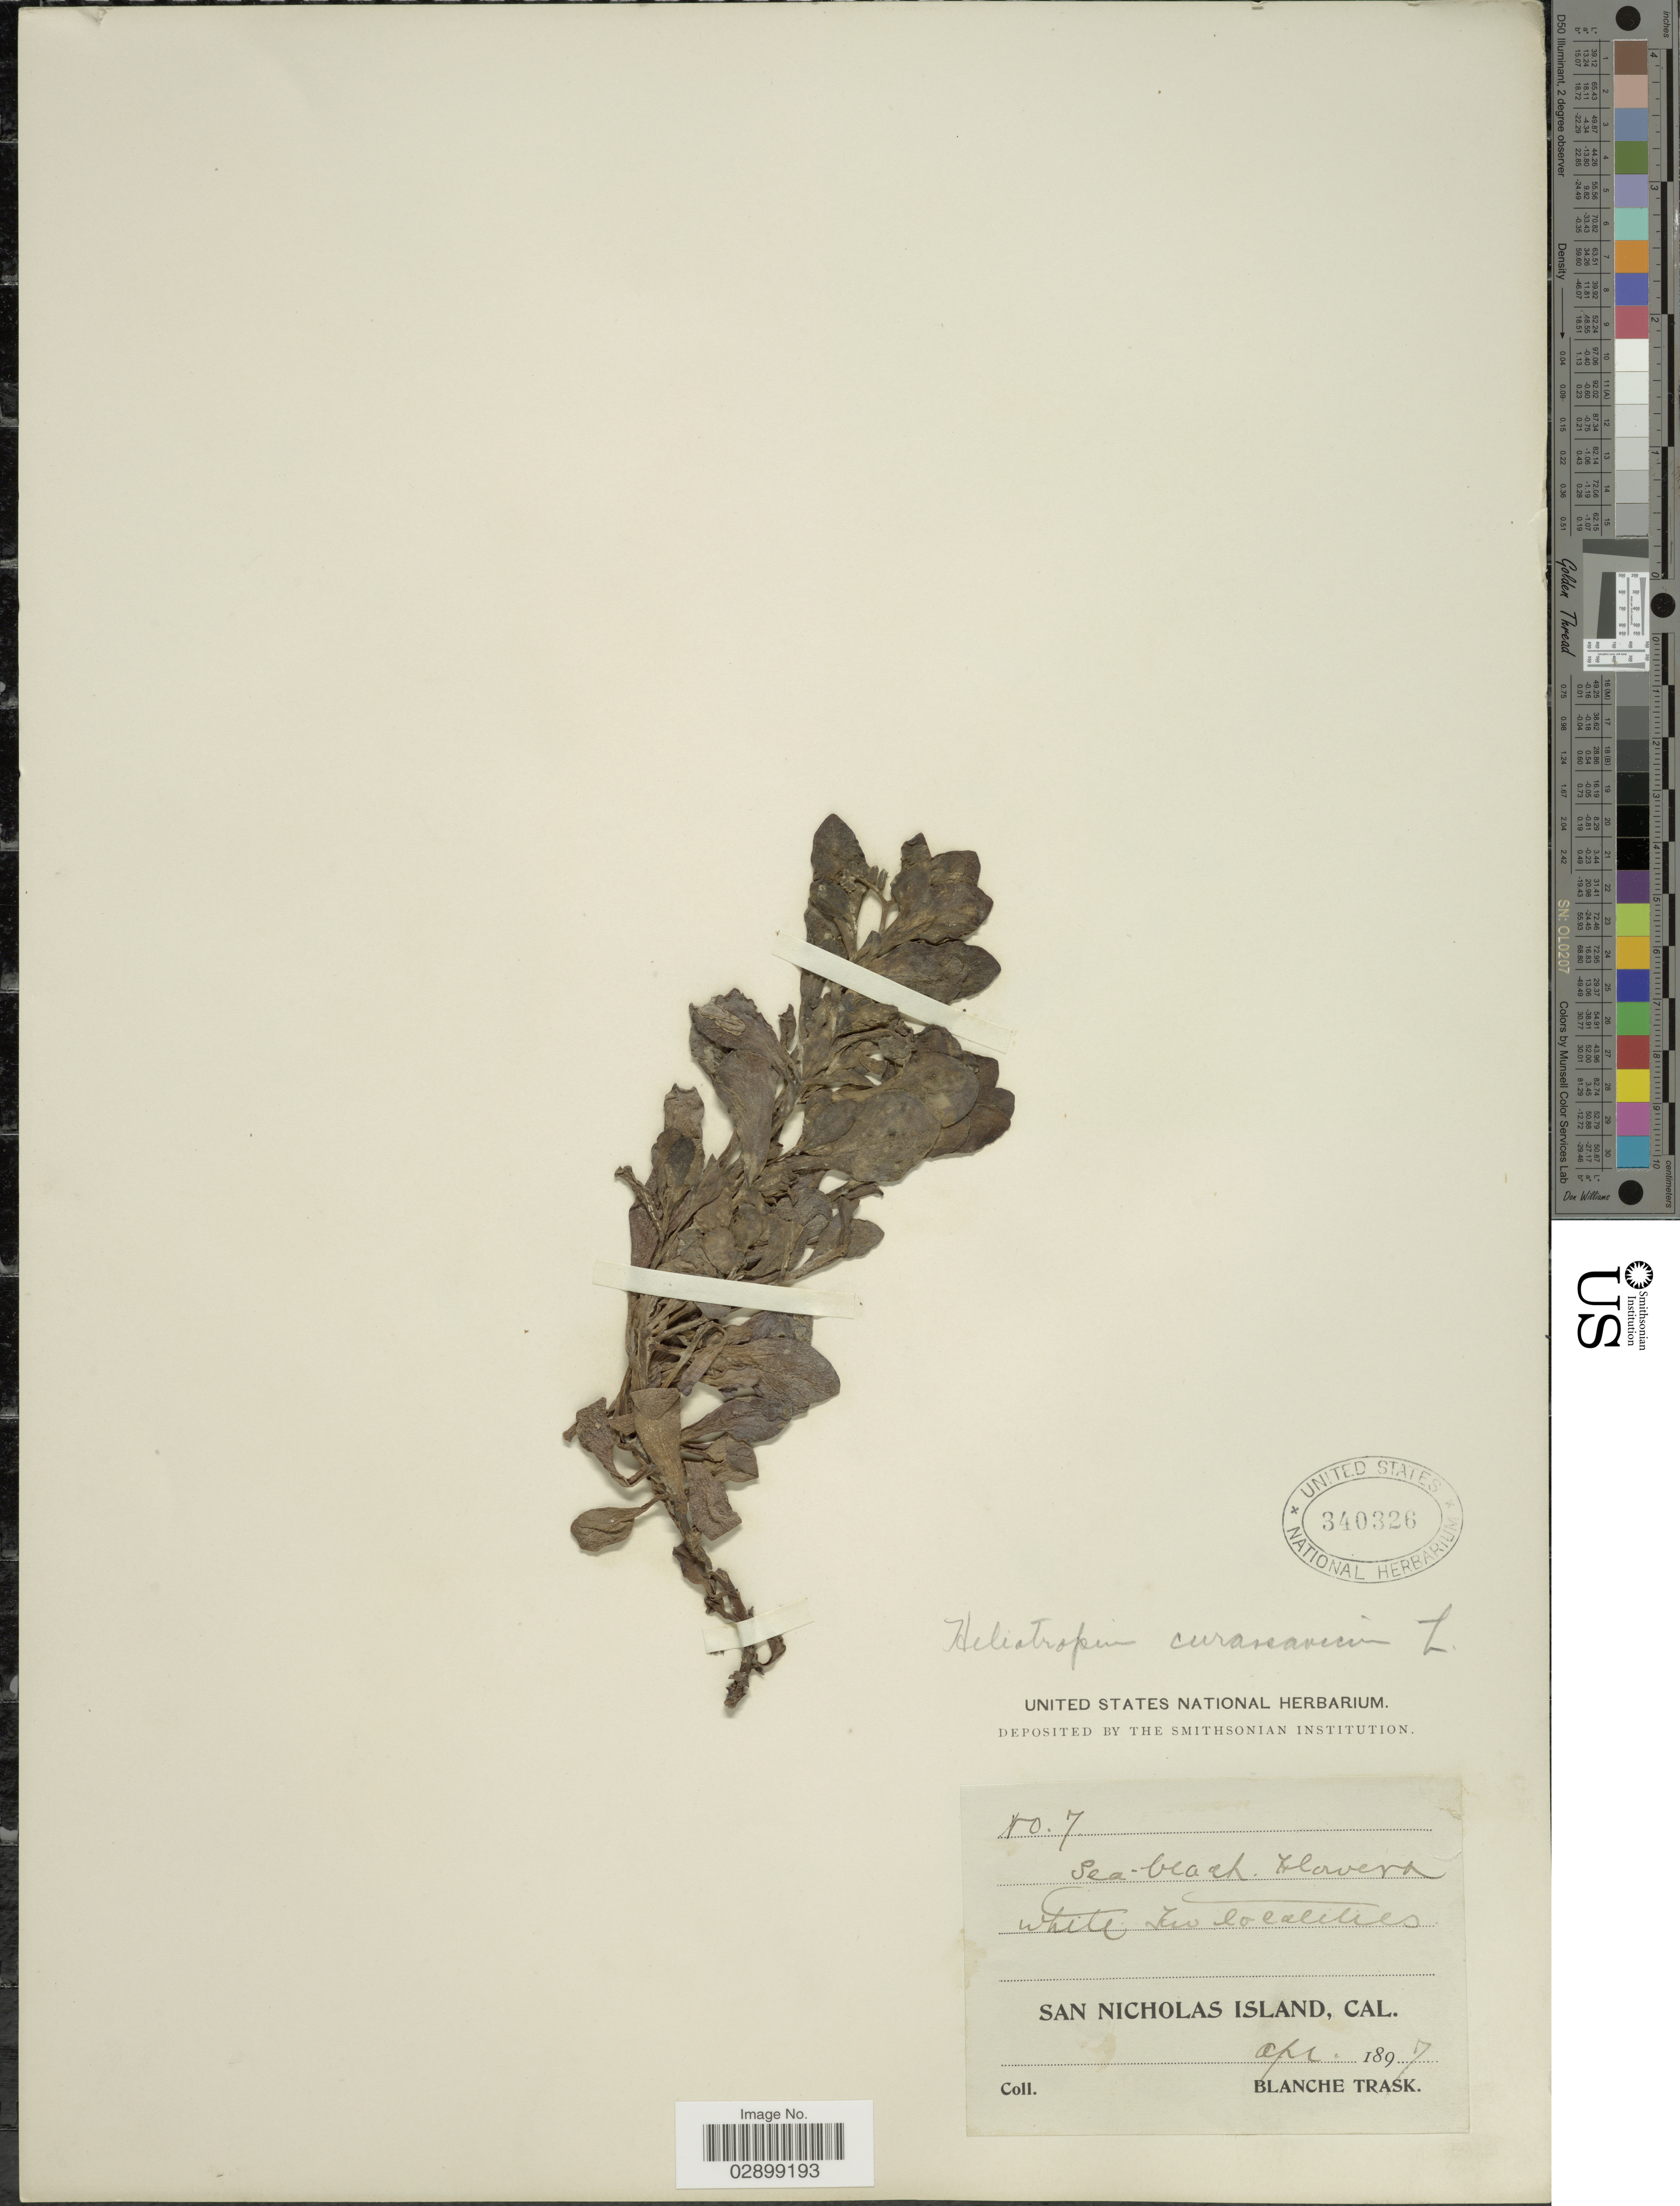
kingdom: Plantae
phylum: Tracheophyta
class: Magnoliopsida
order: Boraginales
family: Heliotropiaceae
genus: Heliotropium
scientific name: Heliotropium sp.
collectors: B. Trask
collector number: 7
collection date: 1897-04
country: United States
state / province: California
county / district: Ventura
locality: San Nicholas Island, Cal.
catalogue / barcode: US 340326